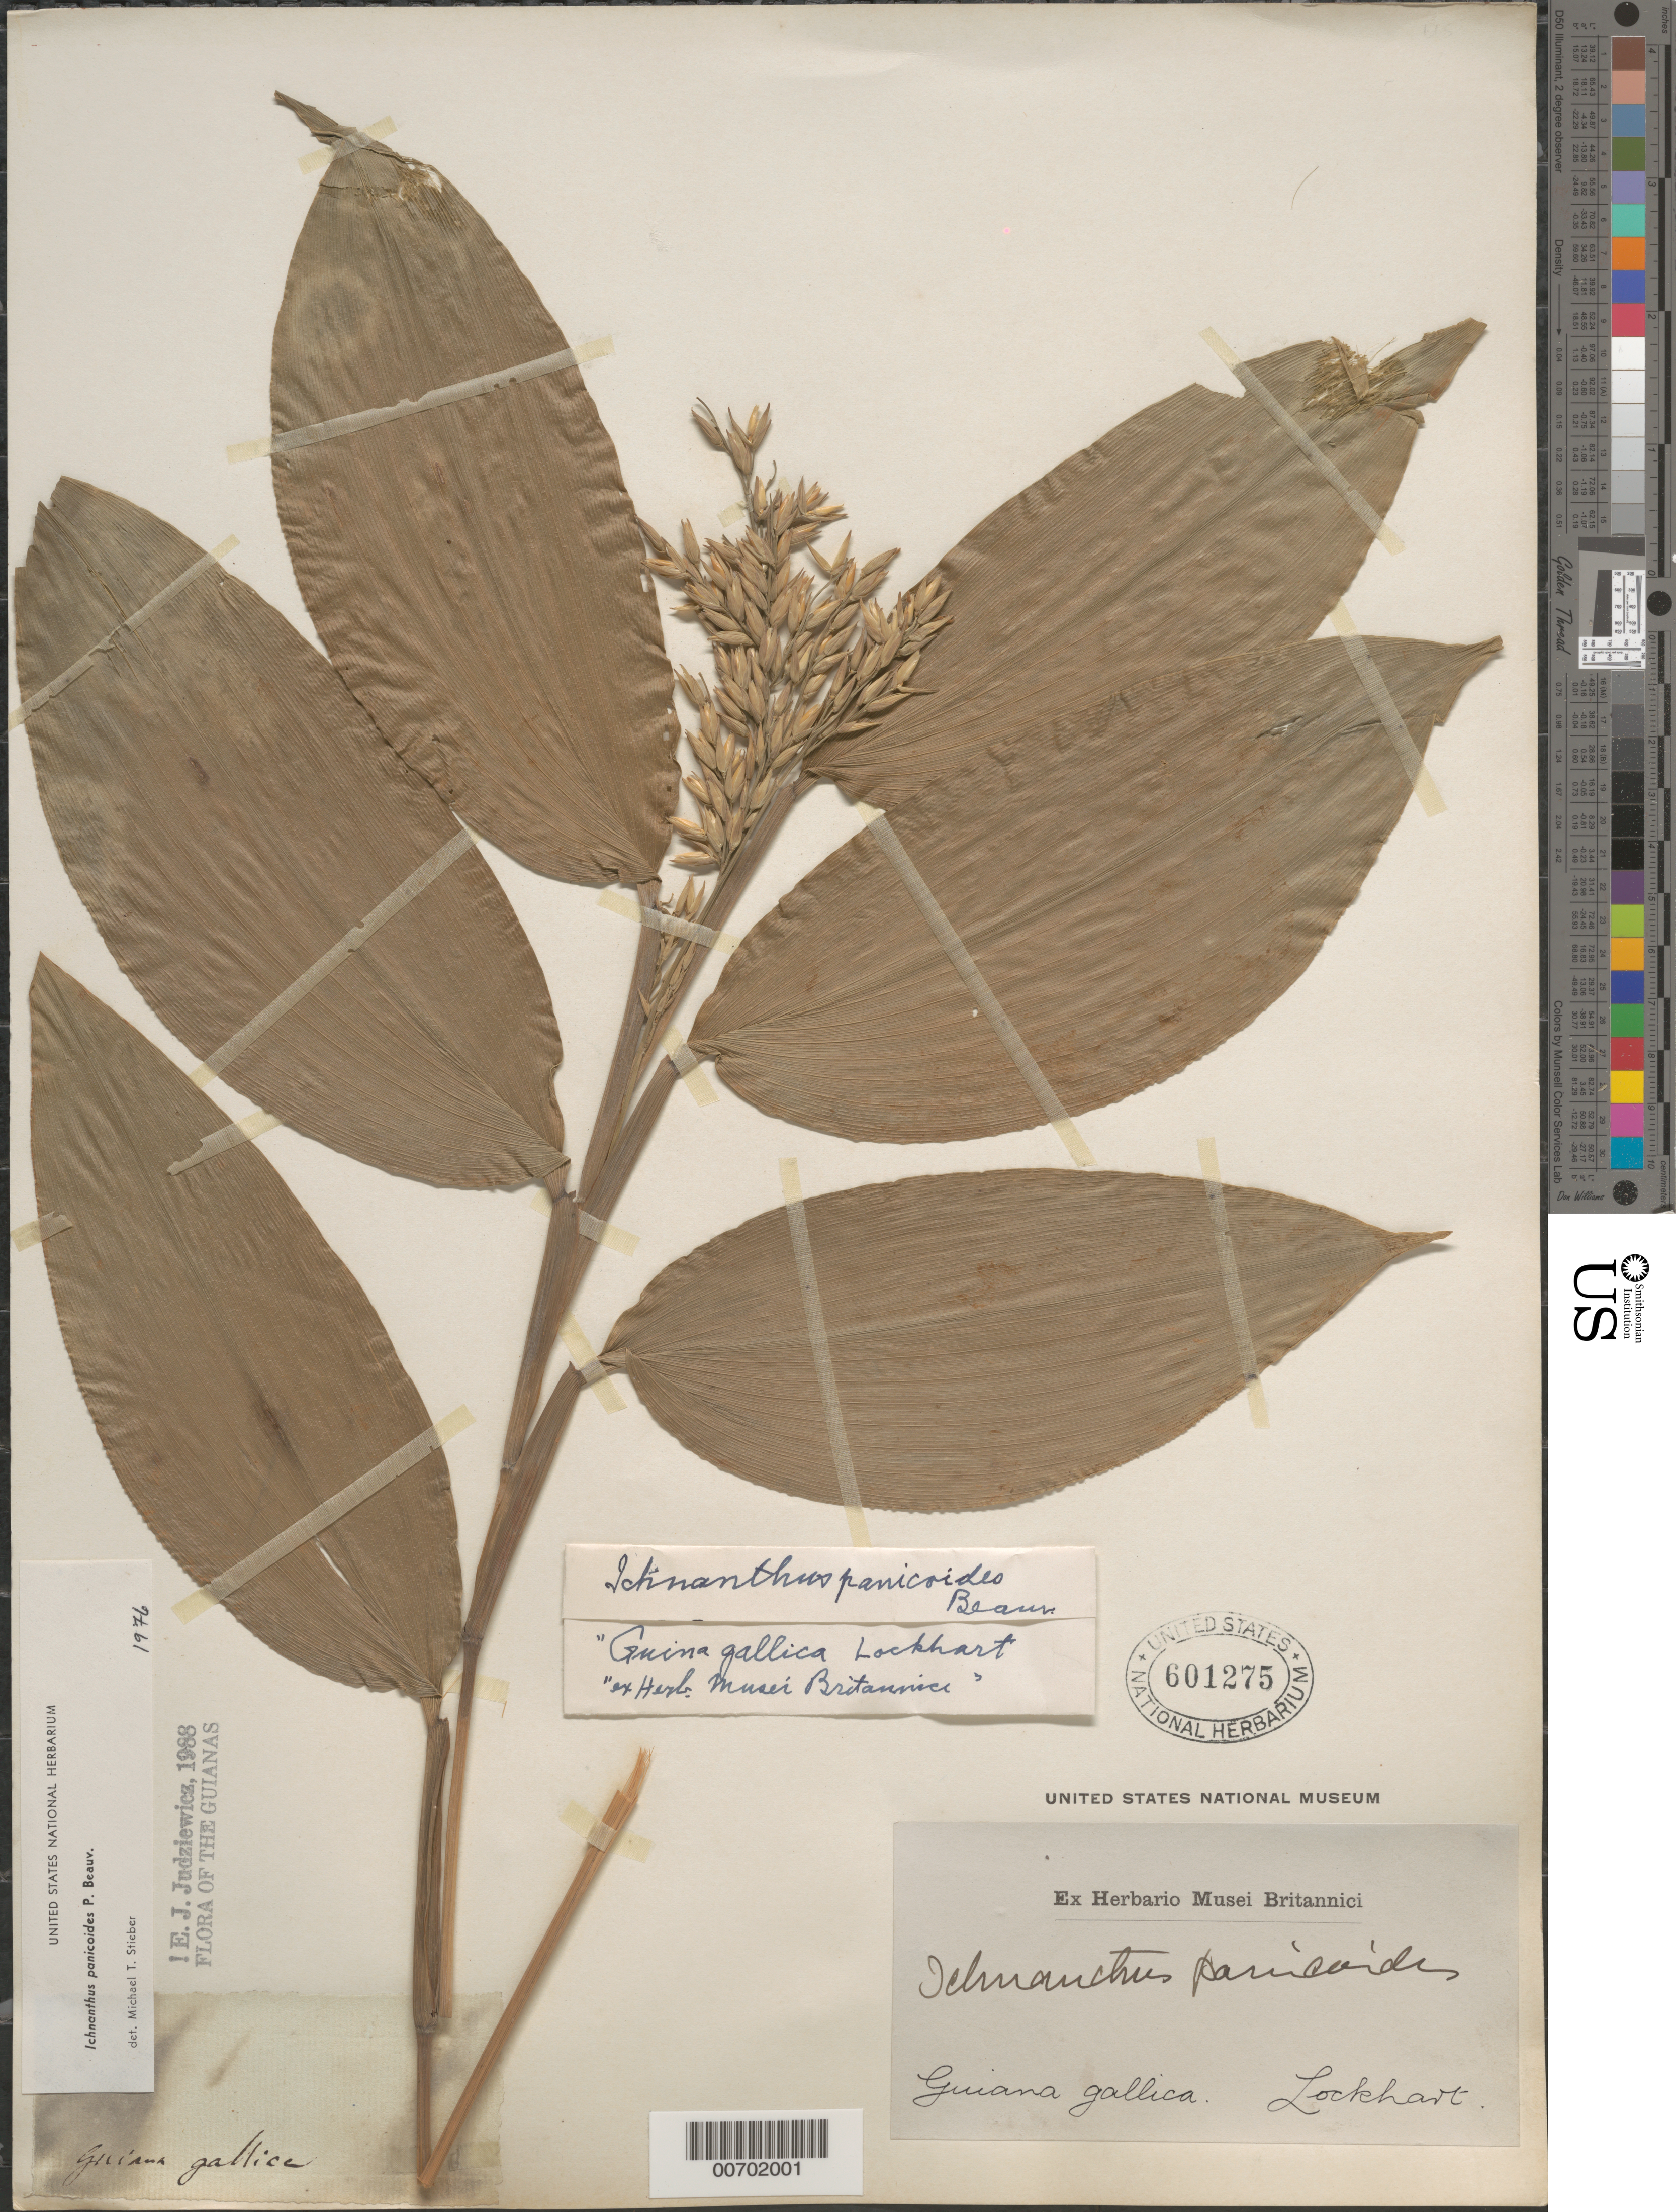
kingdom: Plantae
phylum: Tracheophyta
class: Liliopsida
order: Poales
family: Poaceae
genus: Ichnanthus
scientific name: Ichnanthus panicoides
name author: P. Beauv.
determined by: Stieber, M. T.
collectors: -. Lockhart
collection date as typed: s.d.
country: French Guiana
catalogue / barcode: US 601275